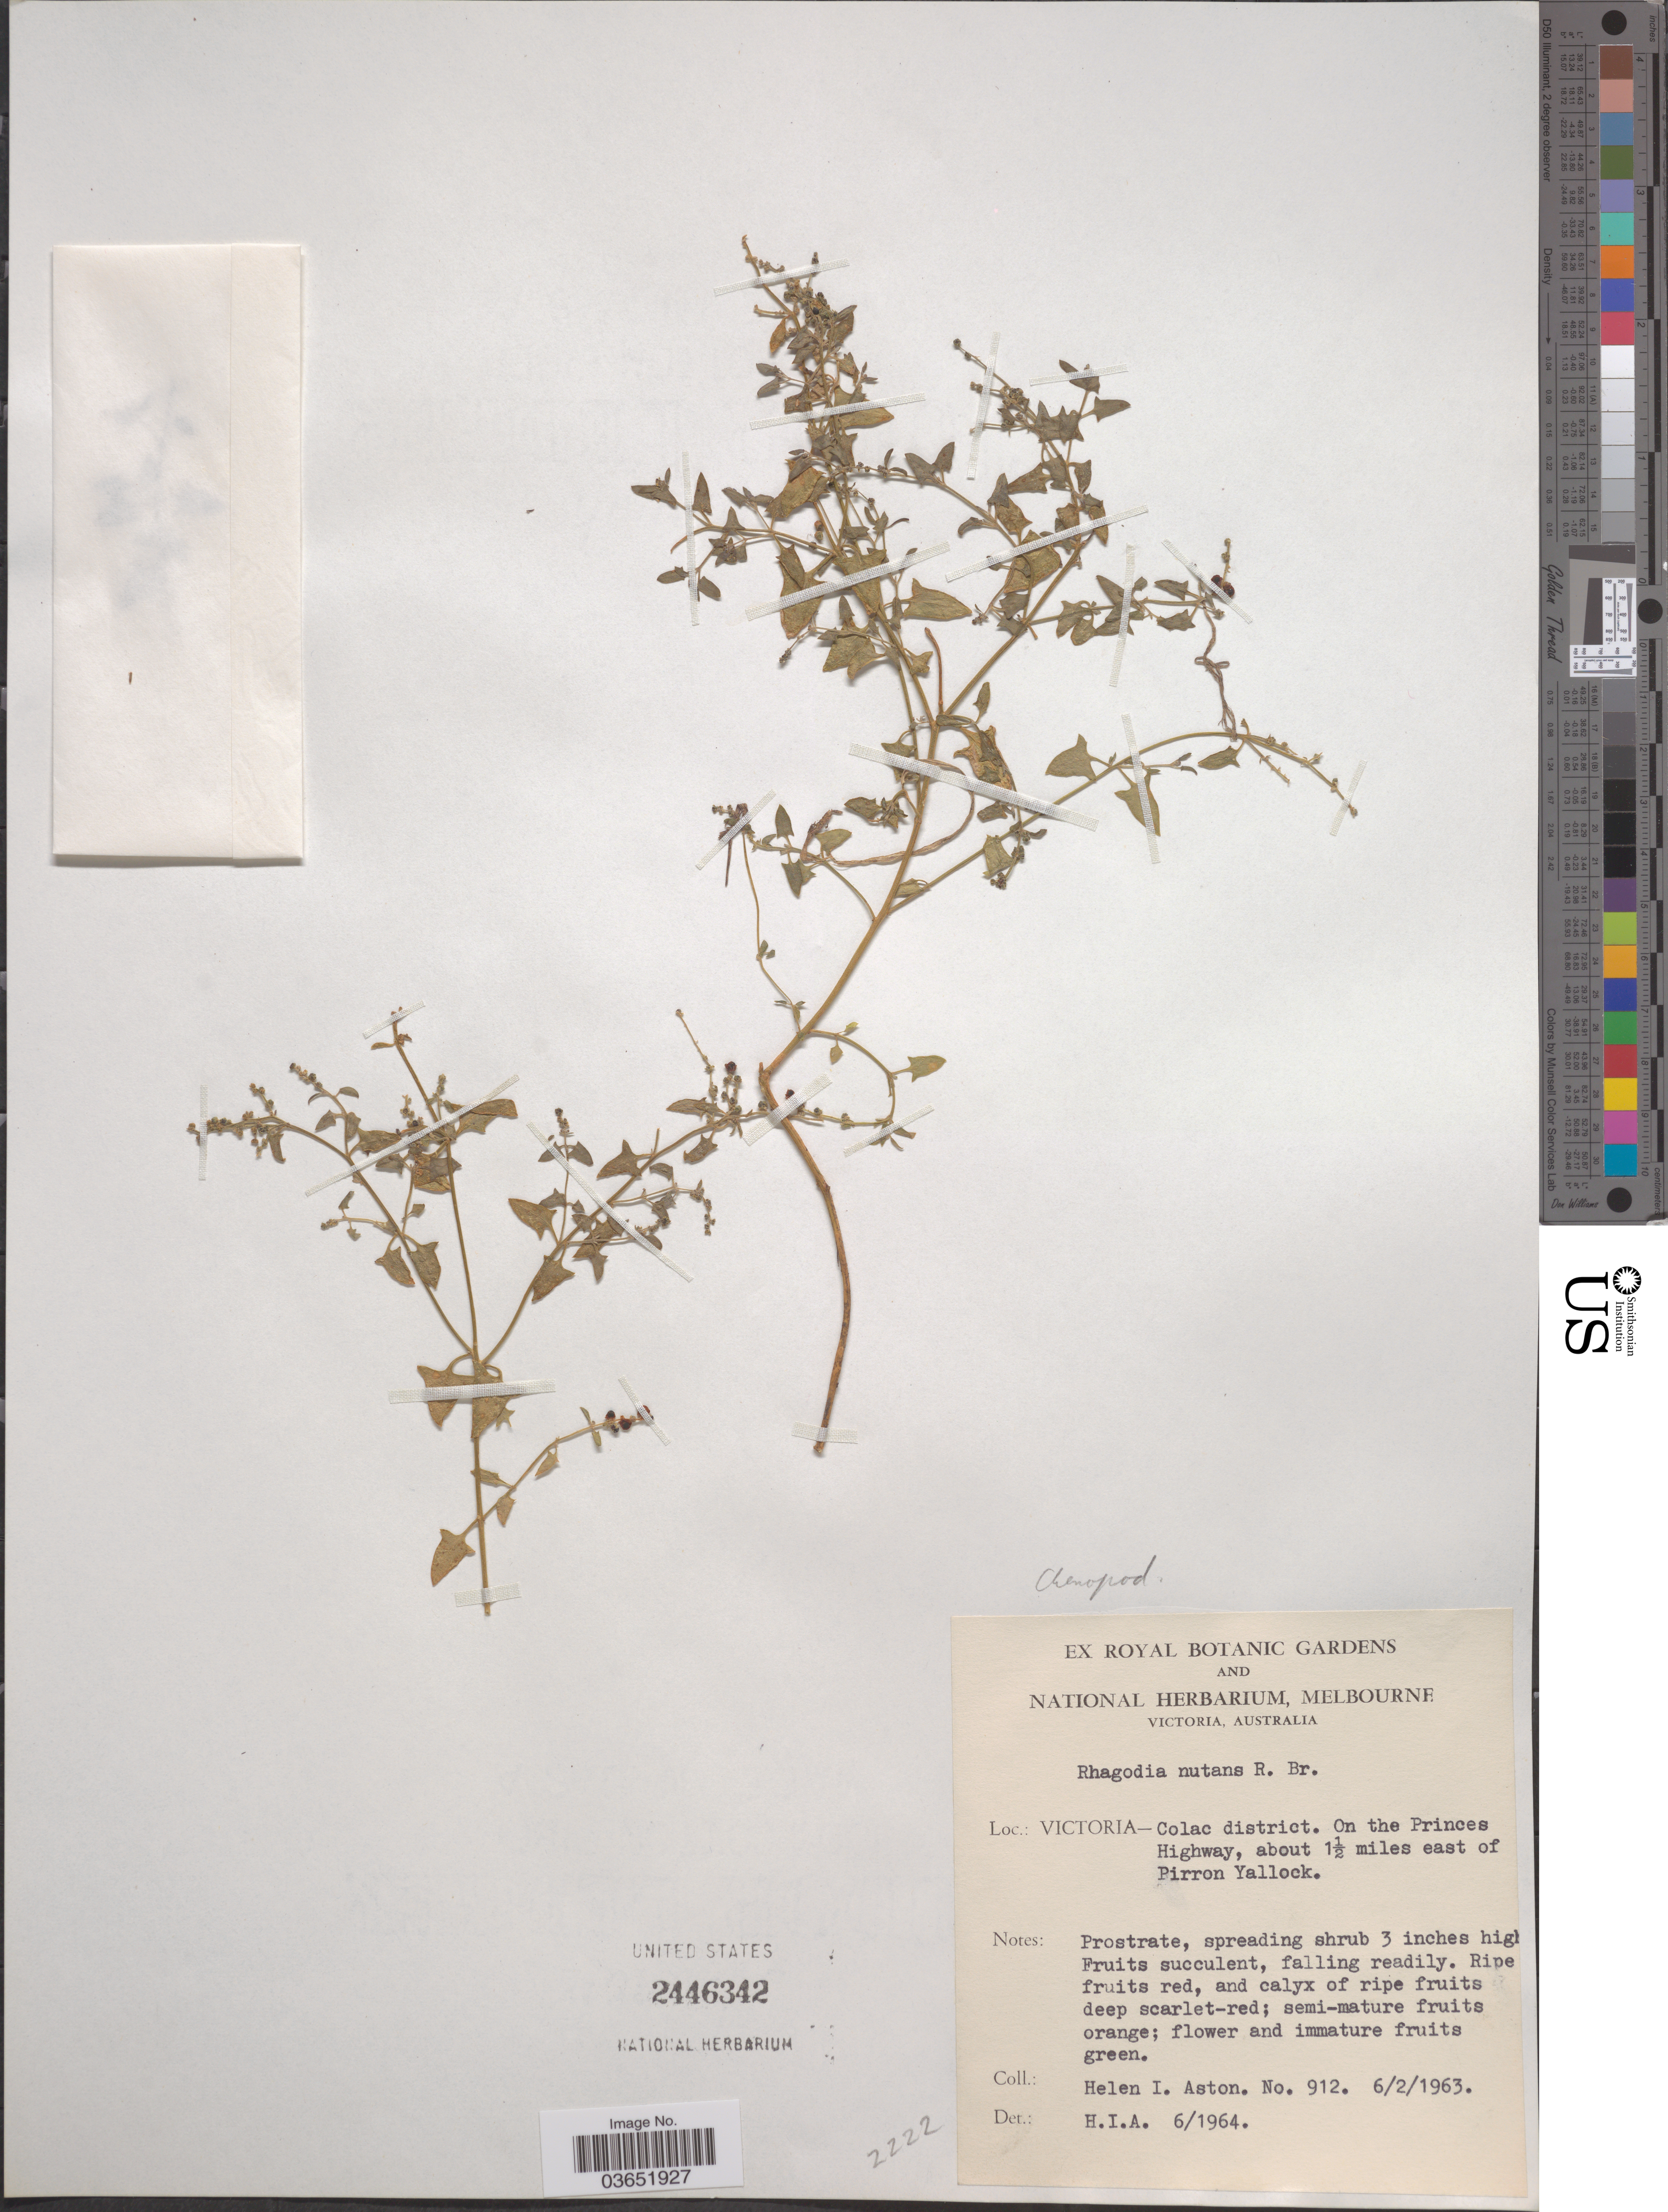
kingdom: Plantae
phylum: Tracheophyta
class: Magnoliopsida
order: Caryophyllales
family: Amaranthaceae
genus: Rhagodia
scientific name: Rhagodia nutans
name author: R. Br.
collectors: H. I. Aston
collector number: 912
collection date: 1963-02-06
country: Australia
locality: Victoria-Colac district. On the Princes Highway, about 1½ miles east of Pirron Yallock.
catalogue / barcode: US 2446342